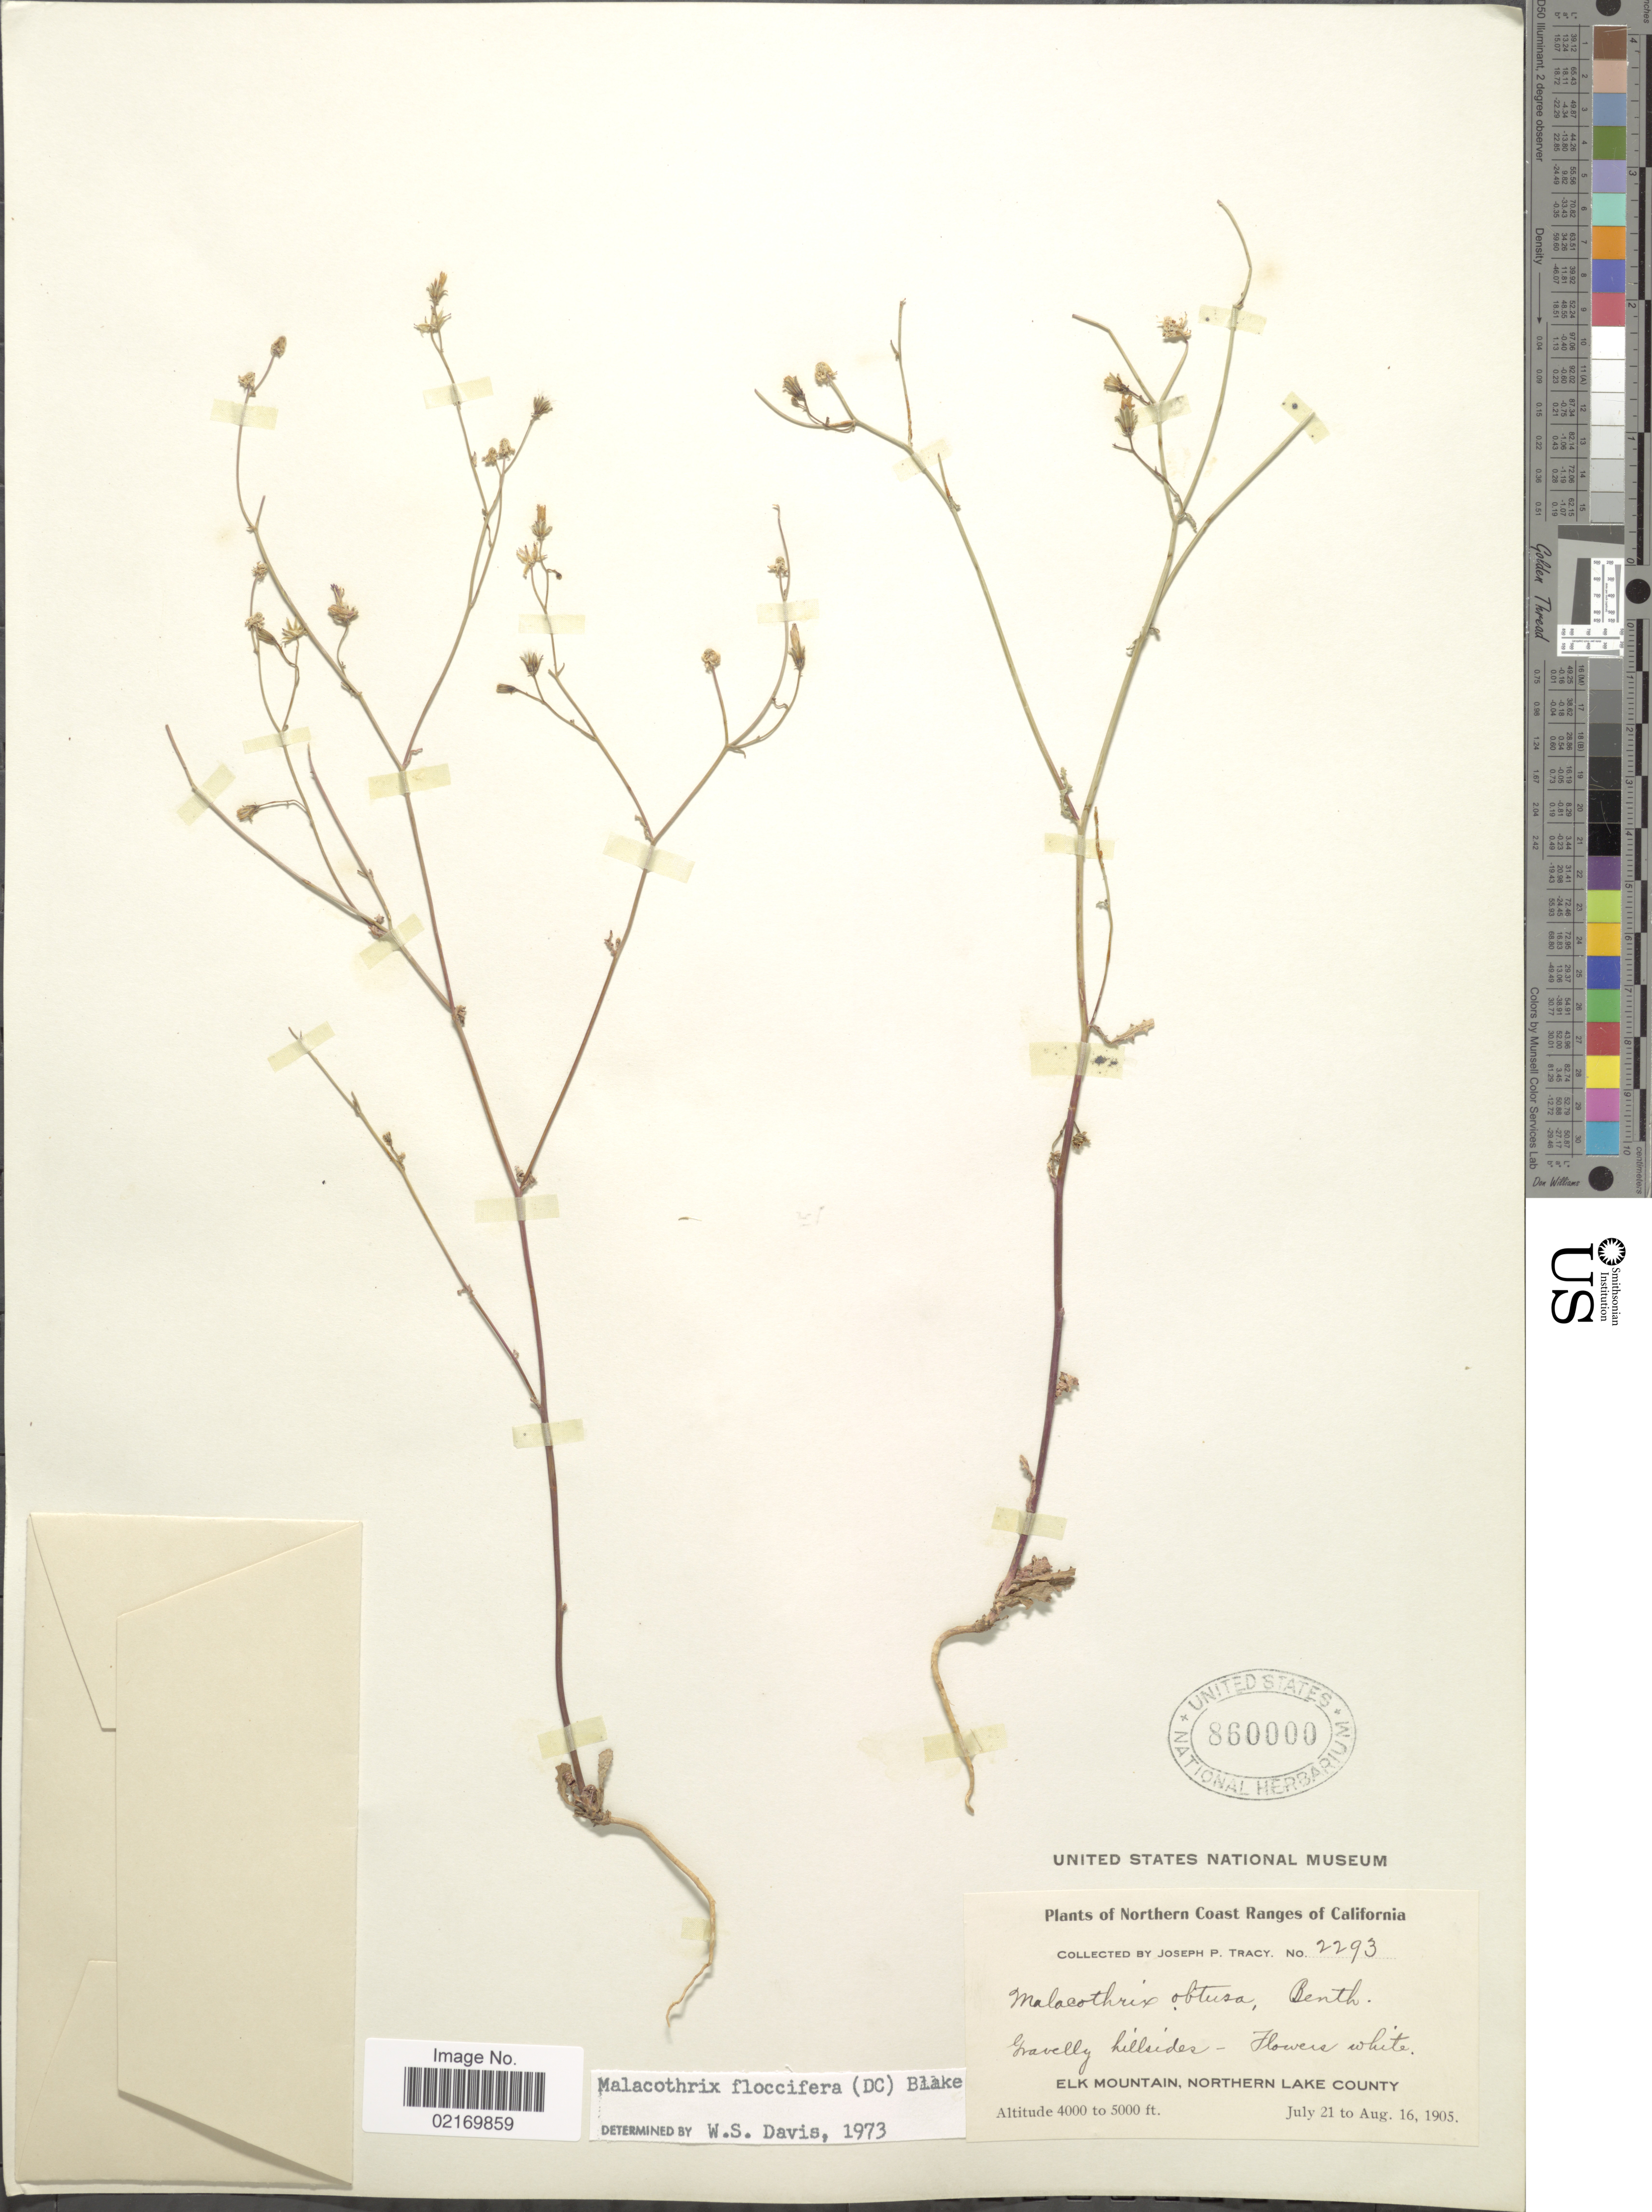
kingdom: Plantae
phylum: Tracheophyta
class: Magnoliopsida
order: Asterales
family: Asteraceae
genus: Malacothrix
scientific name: Malacothrix floccifera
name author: (DC.) S.F. Blake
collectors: J. Tracy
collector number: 2293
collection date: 1905-07-21/1905-08-16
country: United States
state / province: California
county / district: Lake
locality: Northern Coast Ranges of California, Elk Mountain, Northern Lake County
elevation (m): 1219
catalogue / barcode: US 860000